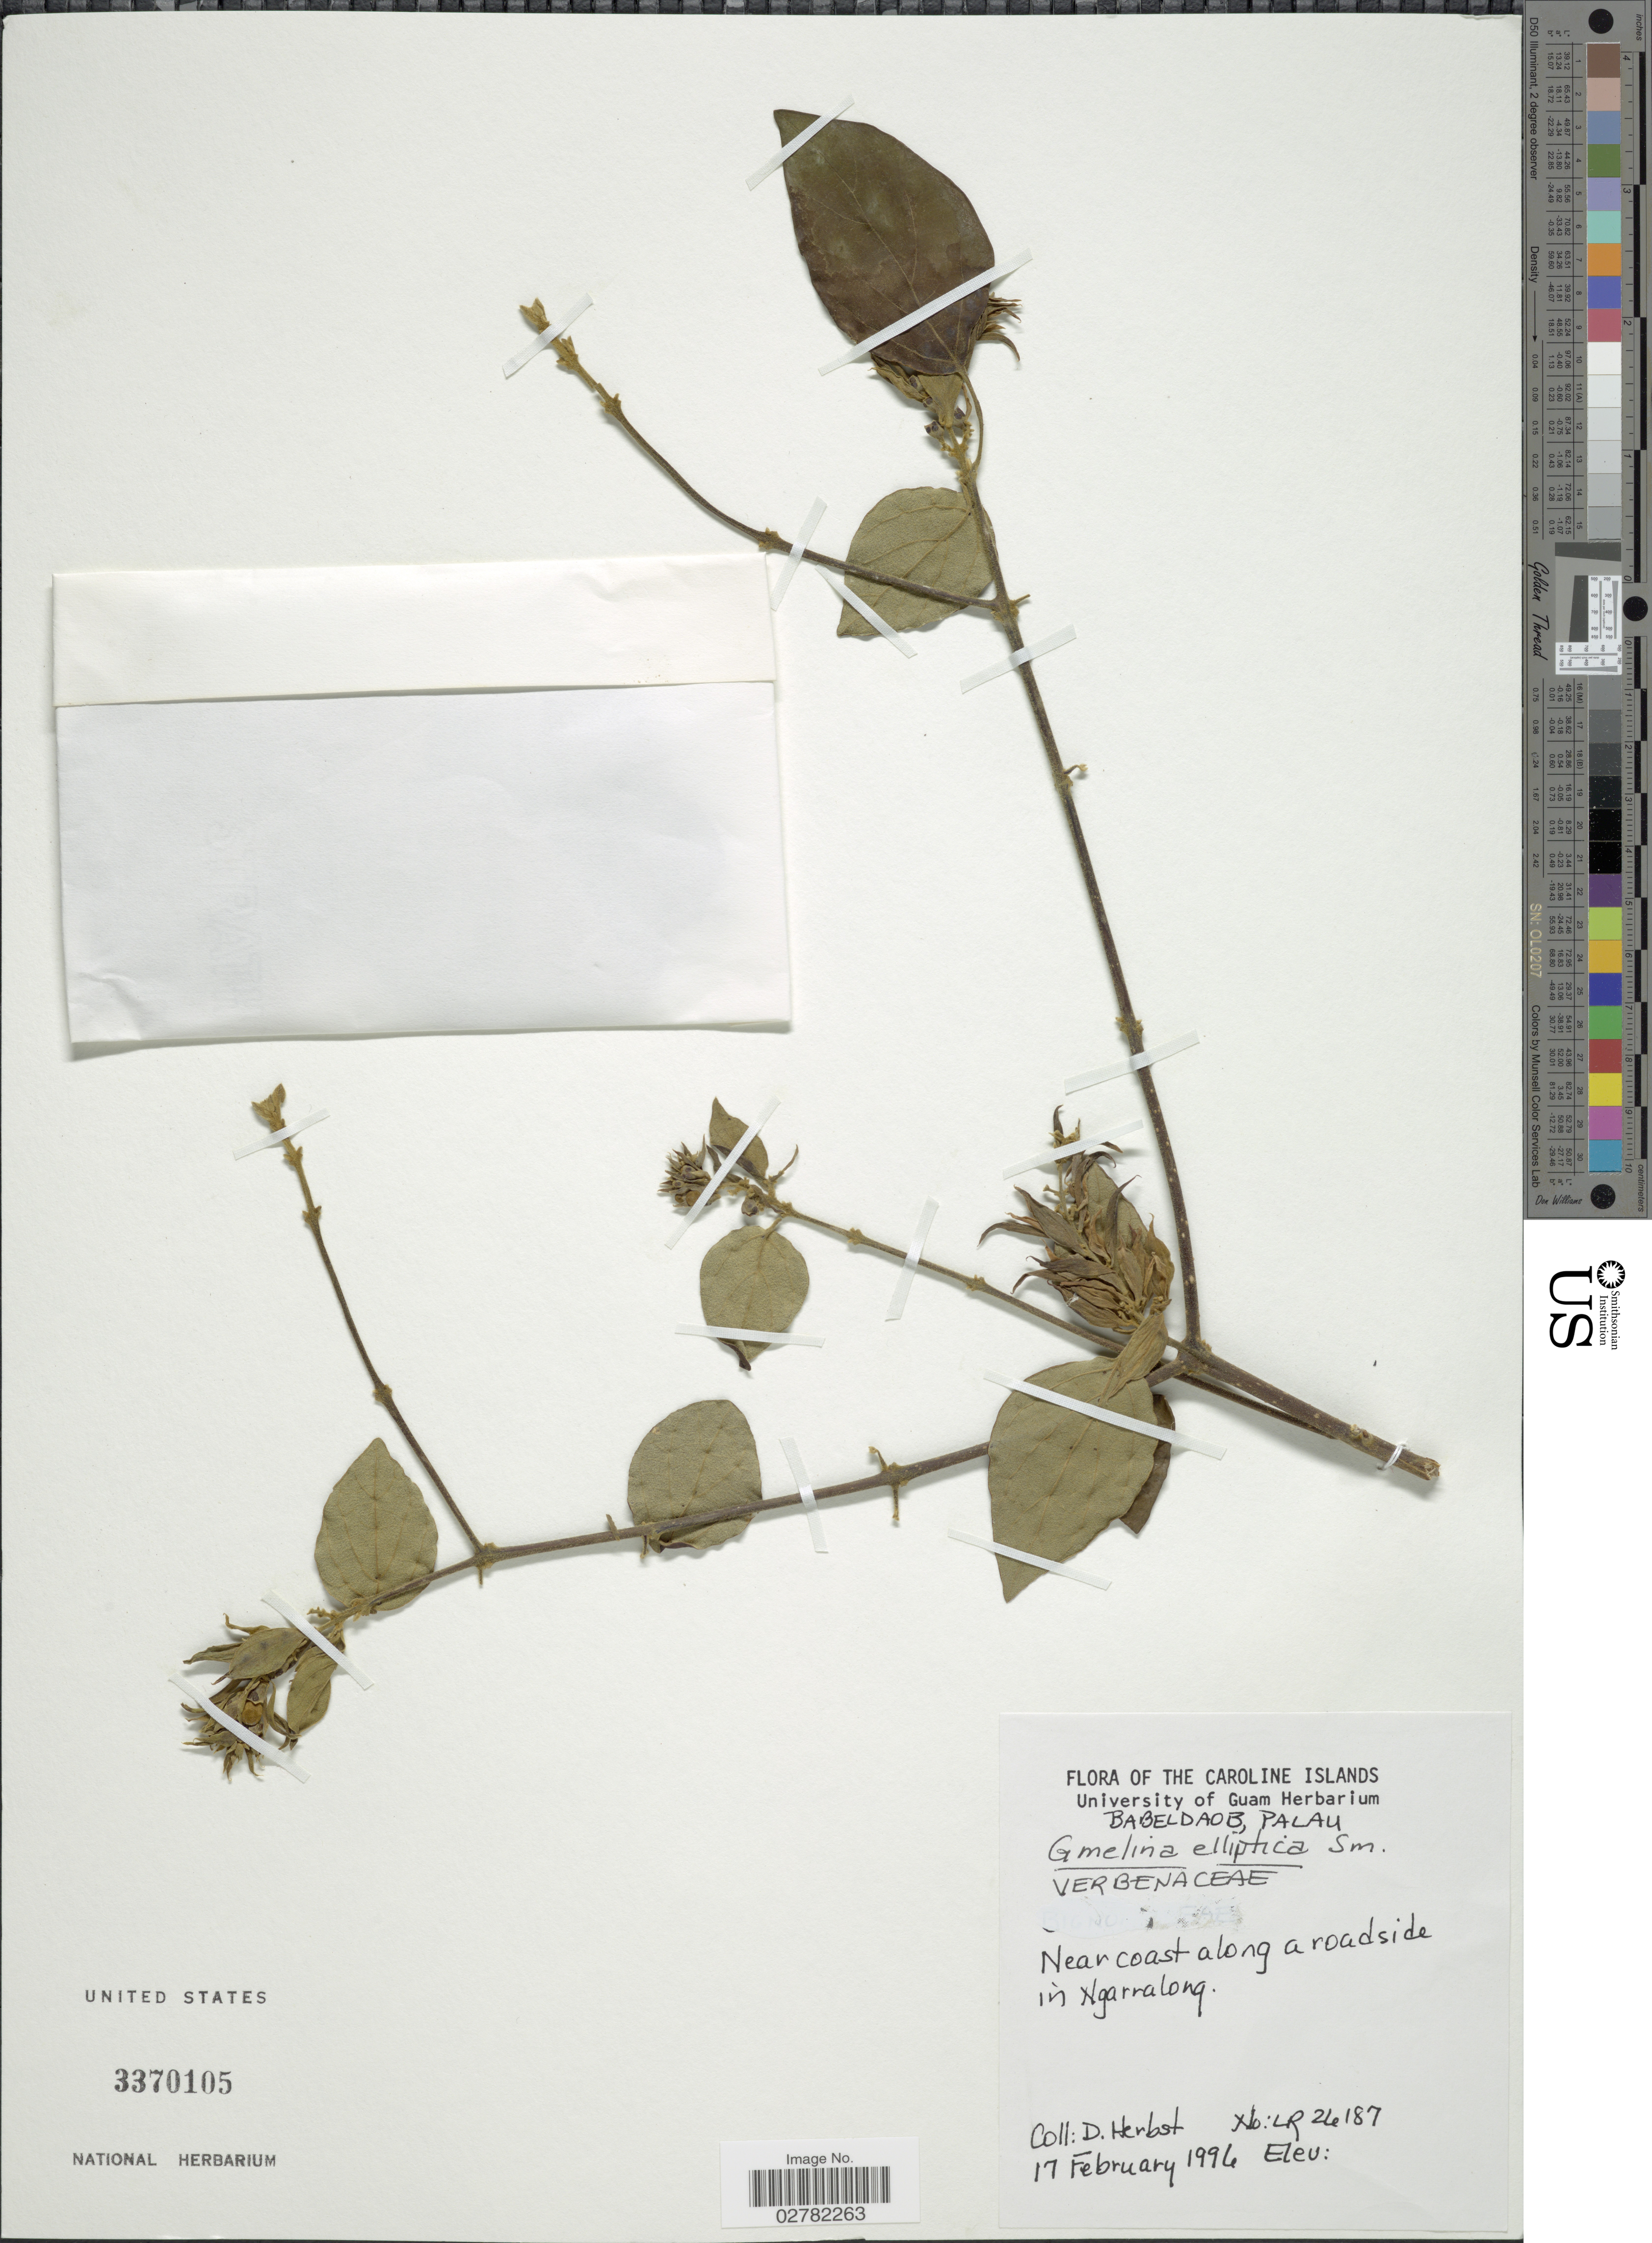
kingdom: Plantae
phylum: Tracheophyta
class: Magnoliopsida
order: Lamiales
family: Lamiaceae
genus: Gmelina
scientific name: Gmelina elliptica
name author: Sm.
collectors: D. Herbst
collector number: LR24187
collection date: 1996-02-17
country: Palau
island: Babeldaob [Babelthuap]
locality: Babeldaob, Palau. Near coast along a roadside in Ngarralong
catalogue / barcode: US 3370105